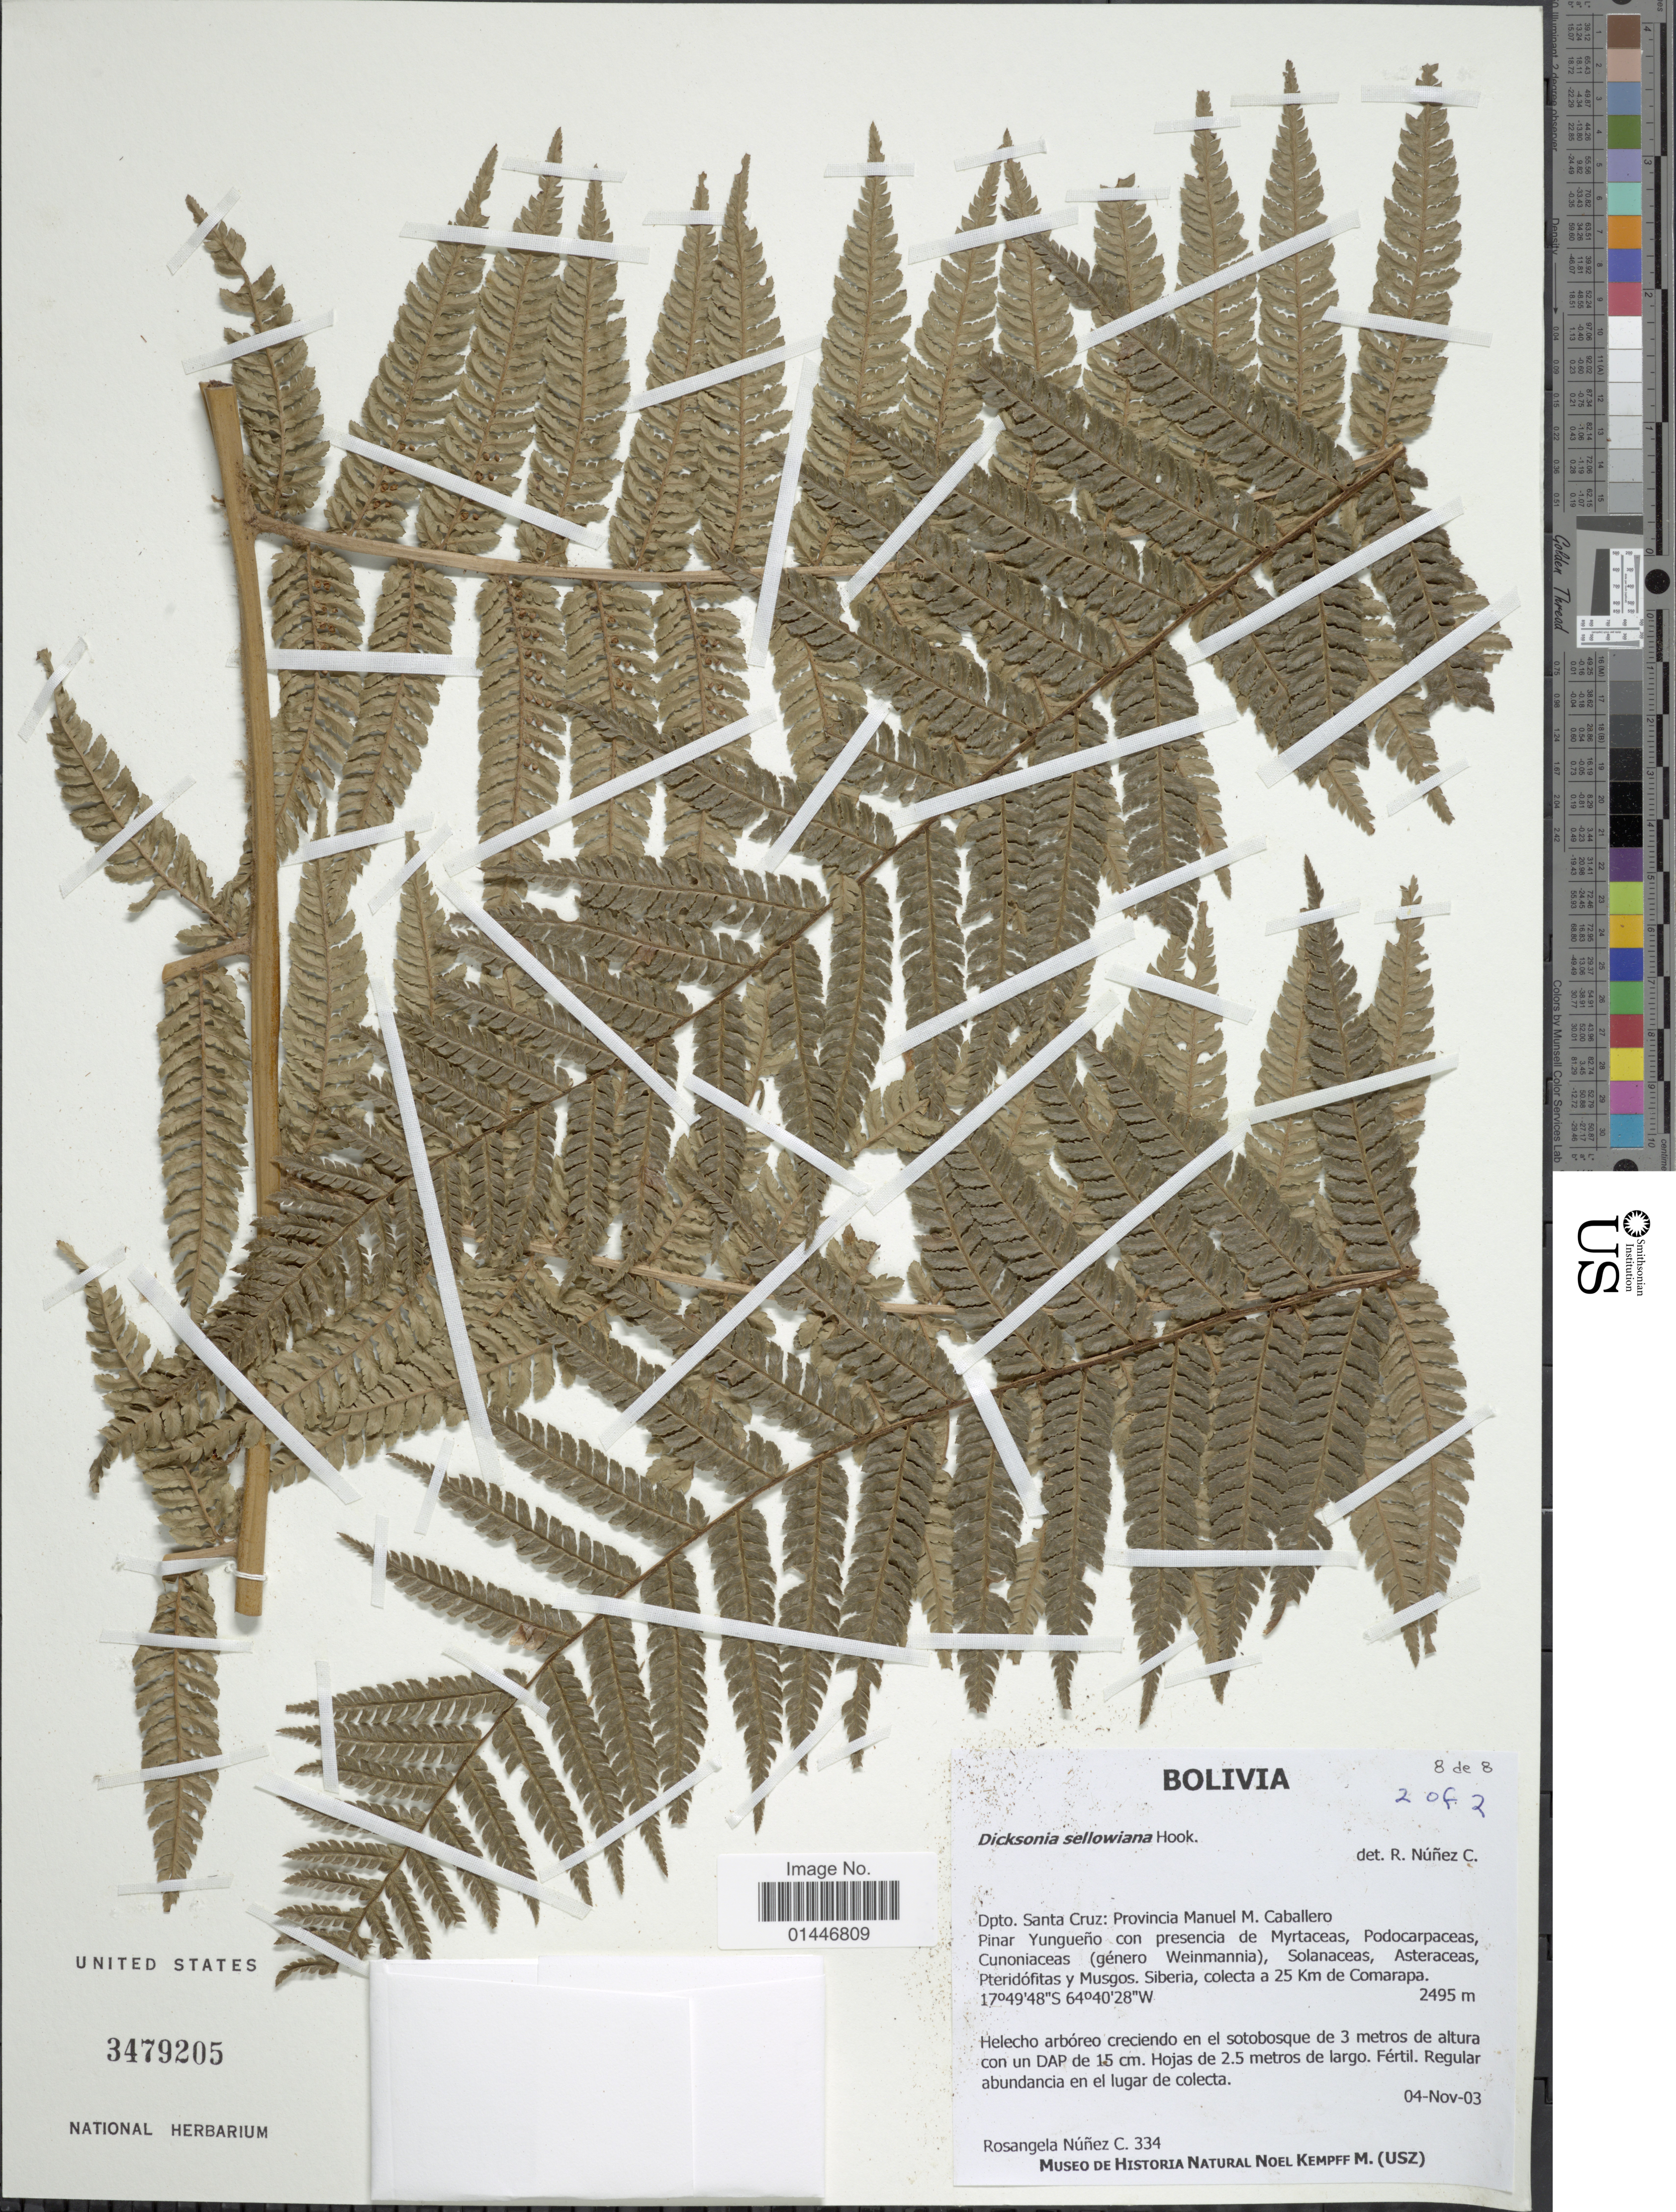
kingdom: Plantae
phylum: Tracheophyta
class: Polypodiopsida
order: Cyatheales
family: Dicksoniaceae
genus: Dicksonia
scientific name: Dicksonia sellowiana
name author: Hook.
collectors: R. Núnez Cabrera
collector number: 334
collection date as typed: Transcribed d/m/y: 4/11/03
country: Bolivia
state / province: Santa Cruz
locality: Provincia Manuel M. Caballero, Pinar Yungueno , 25 km de Comarapa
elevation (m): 2495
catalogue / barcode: US 3479205